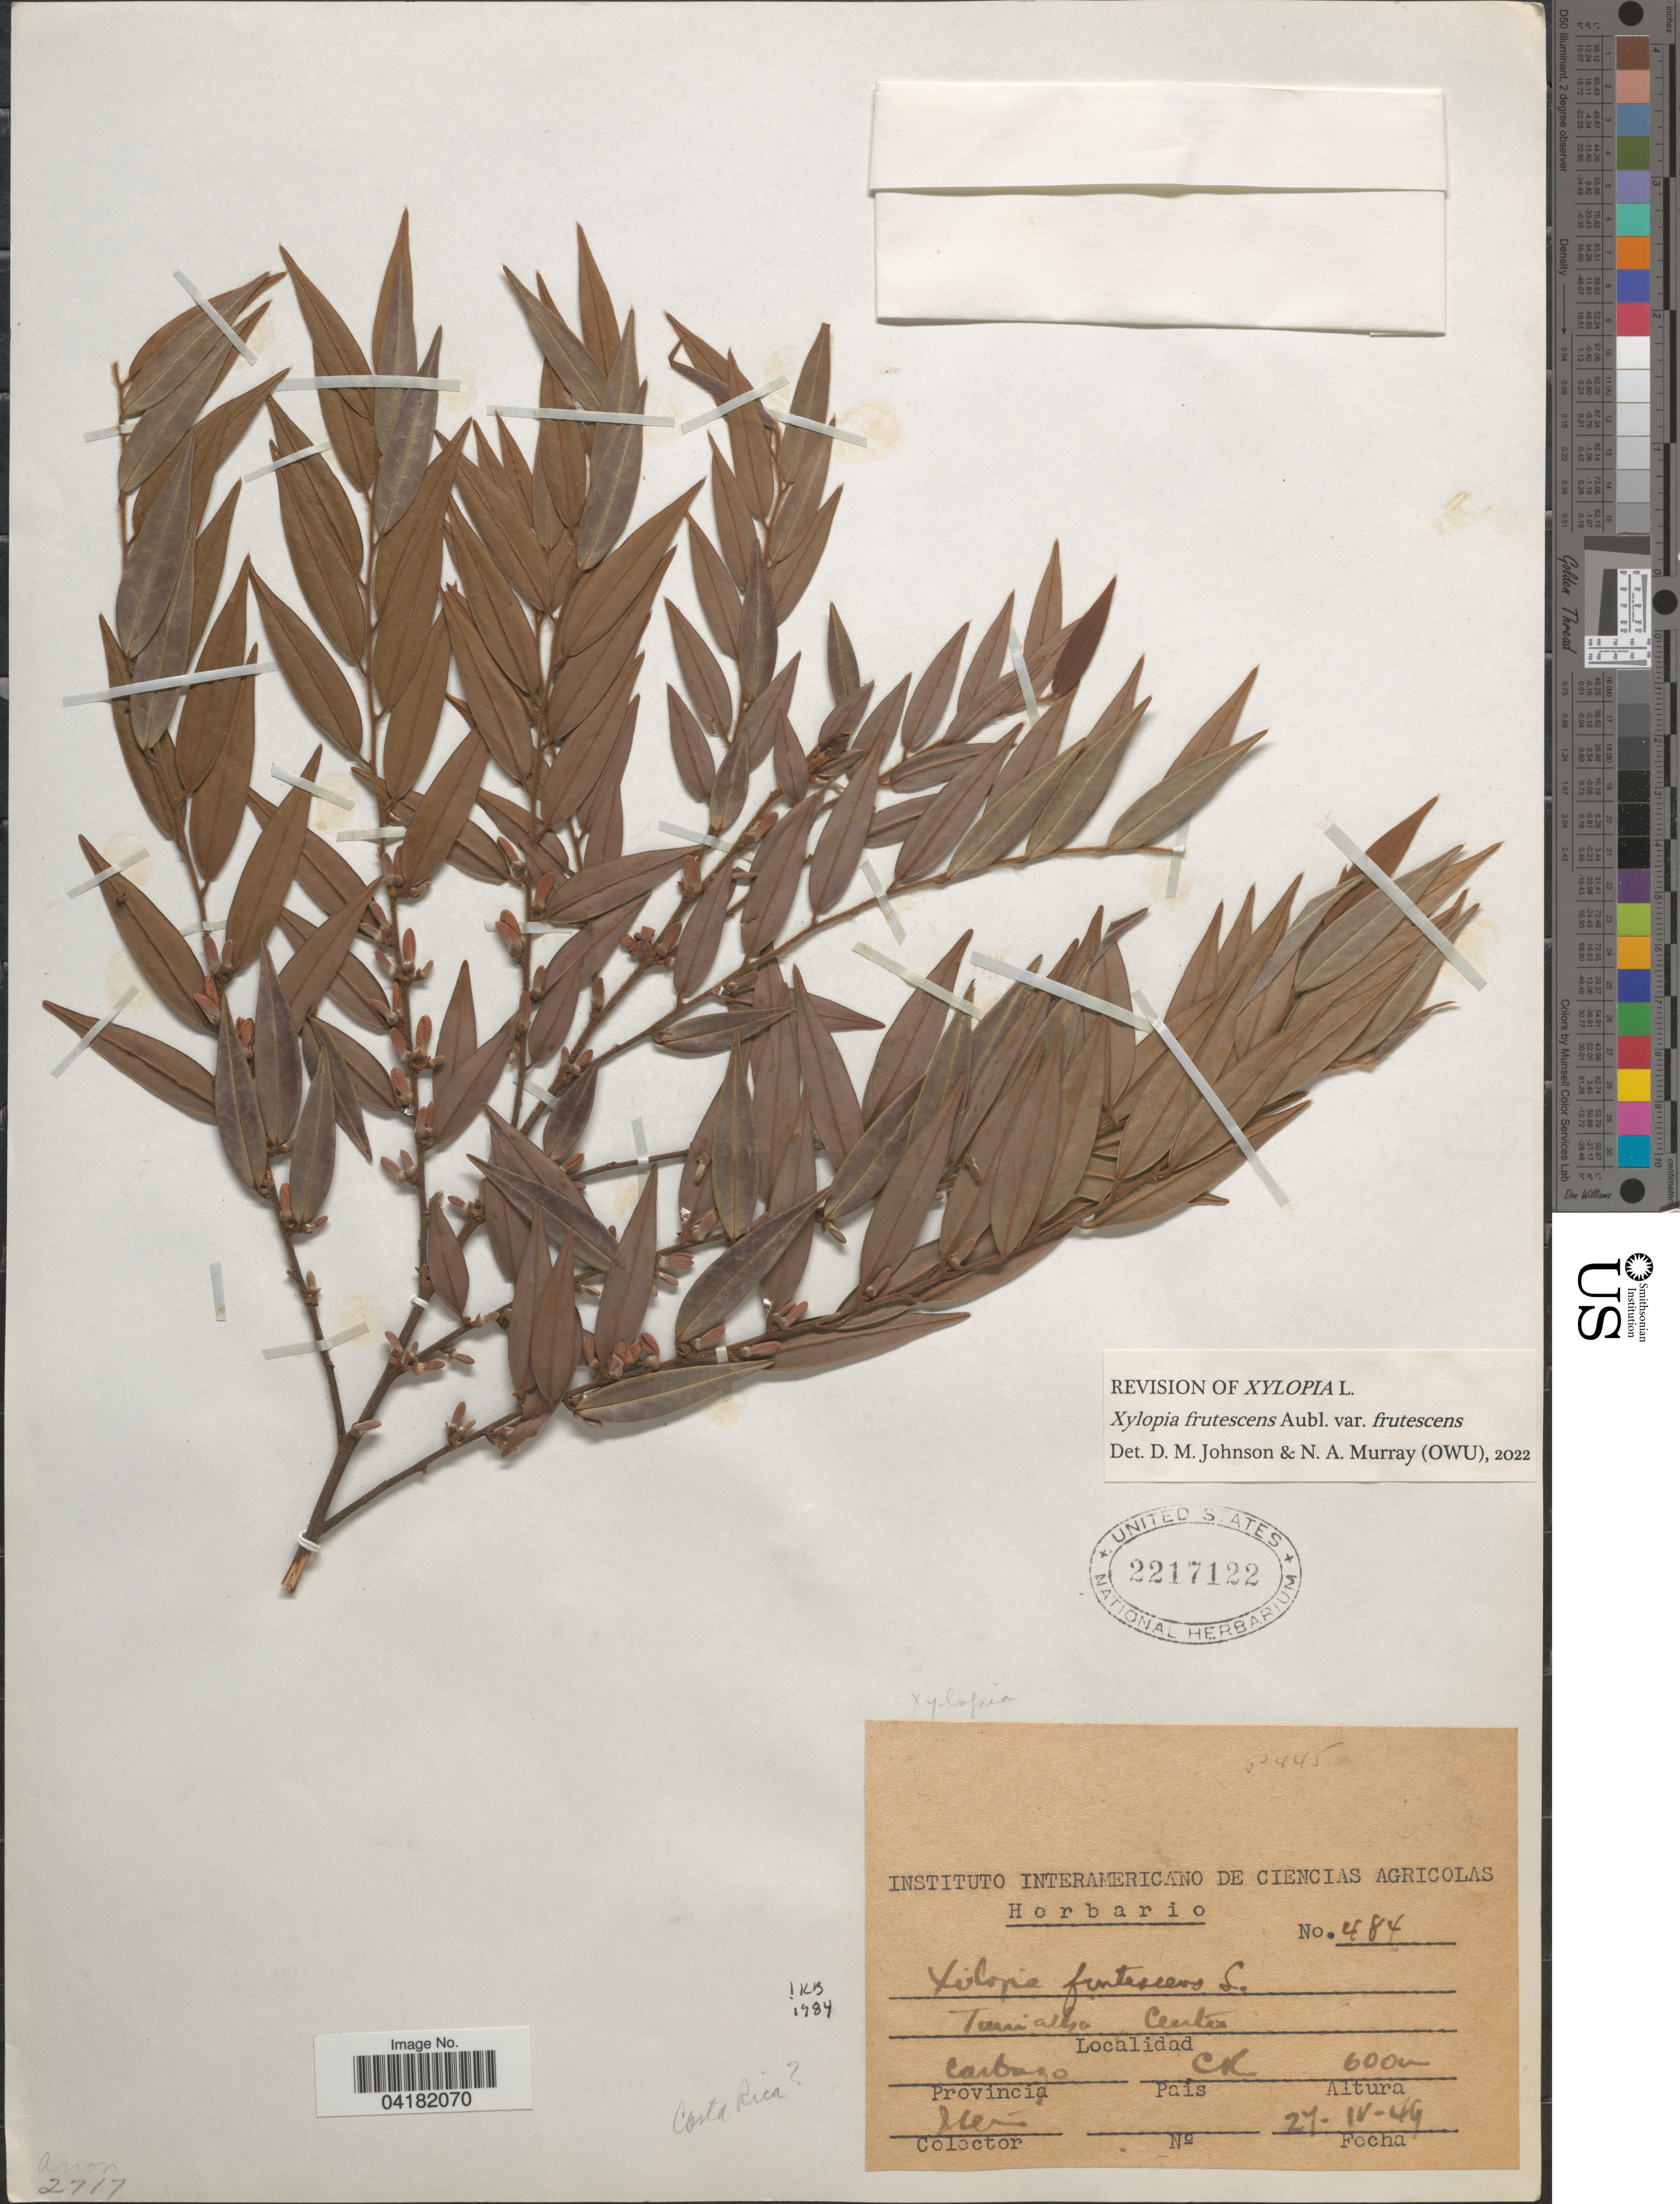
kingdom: Plantae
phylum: Tracheophyta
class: Magnoliopsida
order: Magnoliales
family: Annonaceae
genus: Xylopia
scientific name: Xylopia frutescens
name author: Aubl.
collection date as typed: Transcribed d/m/y: 27/4/49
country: Costa Rica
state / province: Cartago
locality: Turrialba Center.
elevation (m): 600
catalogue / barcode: US 2217122